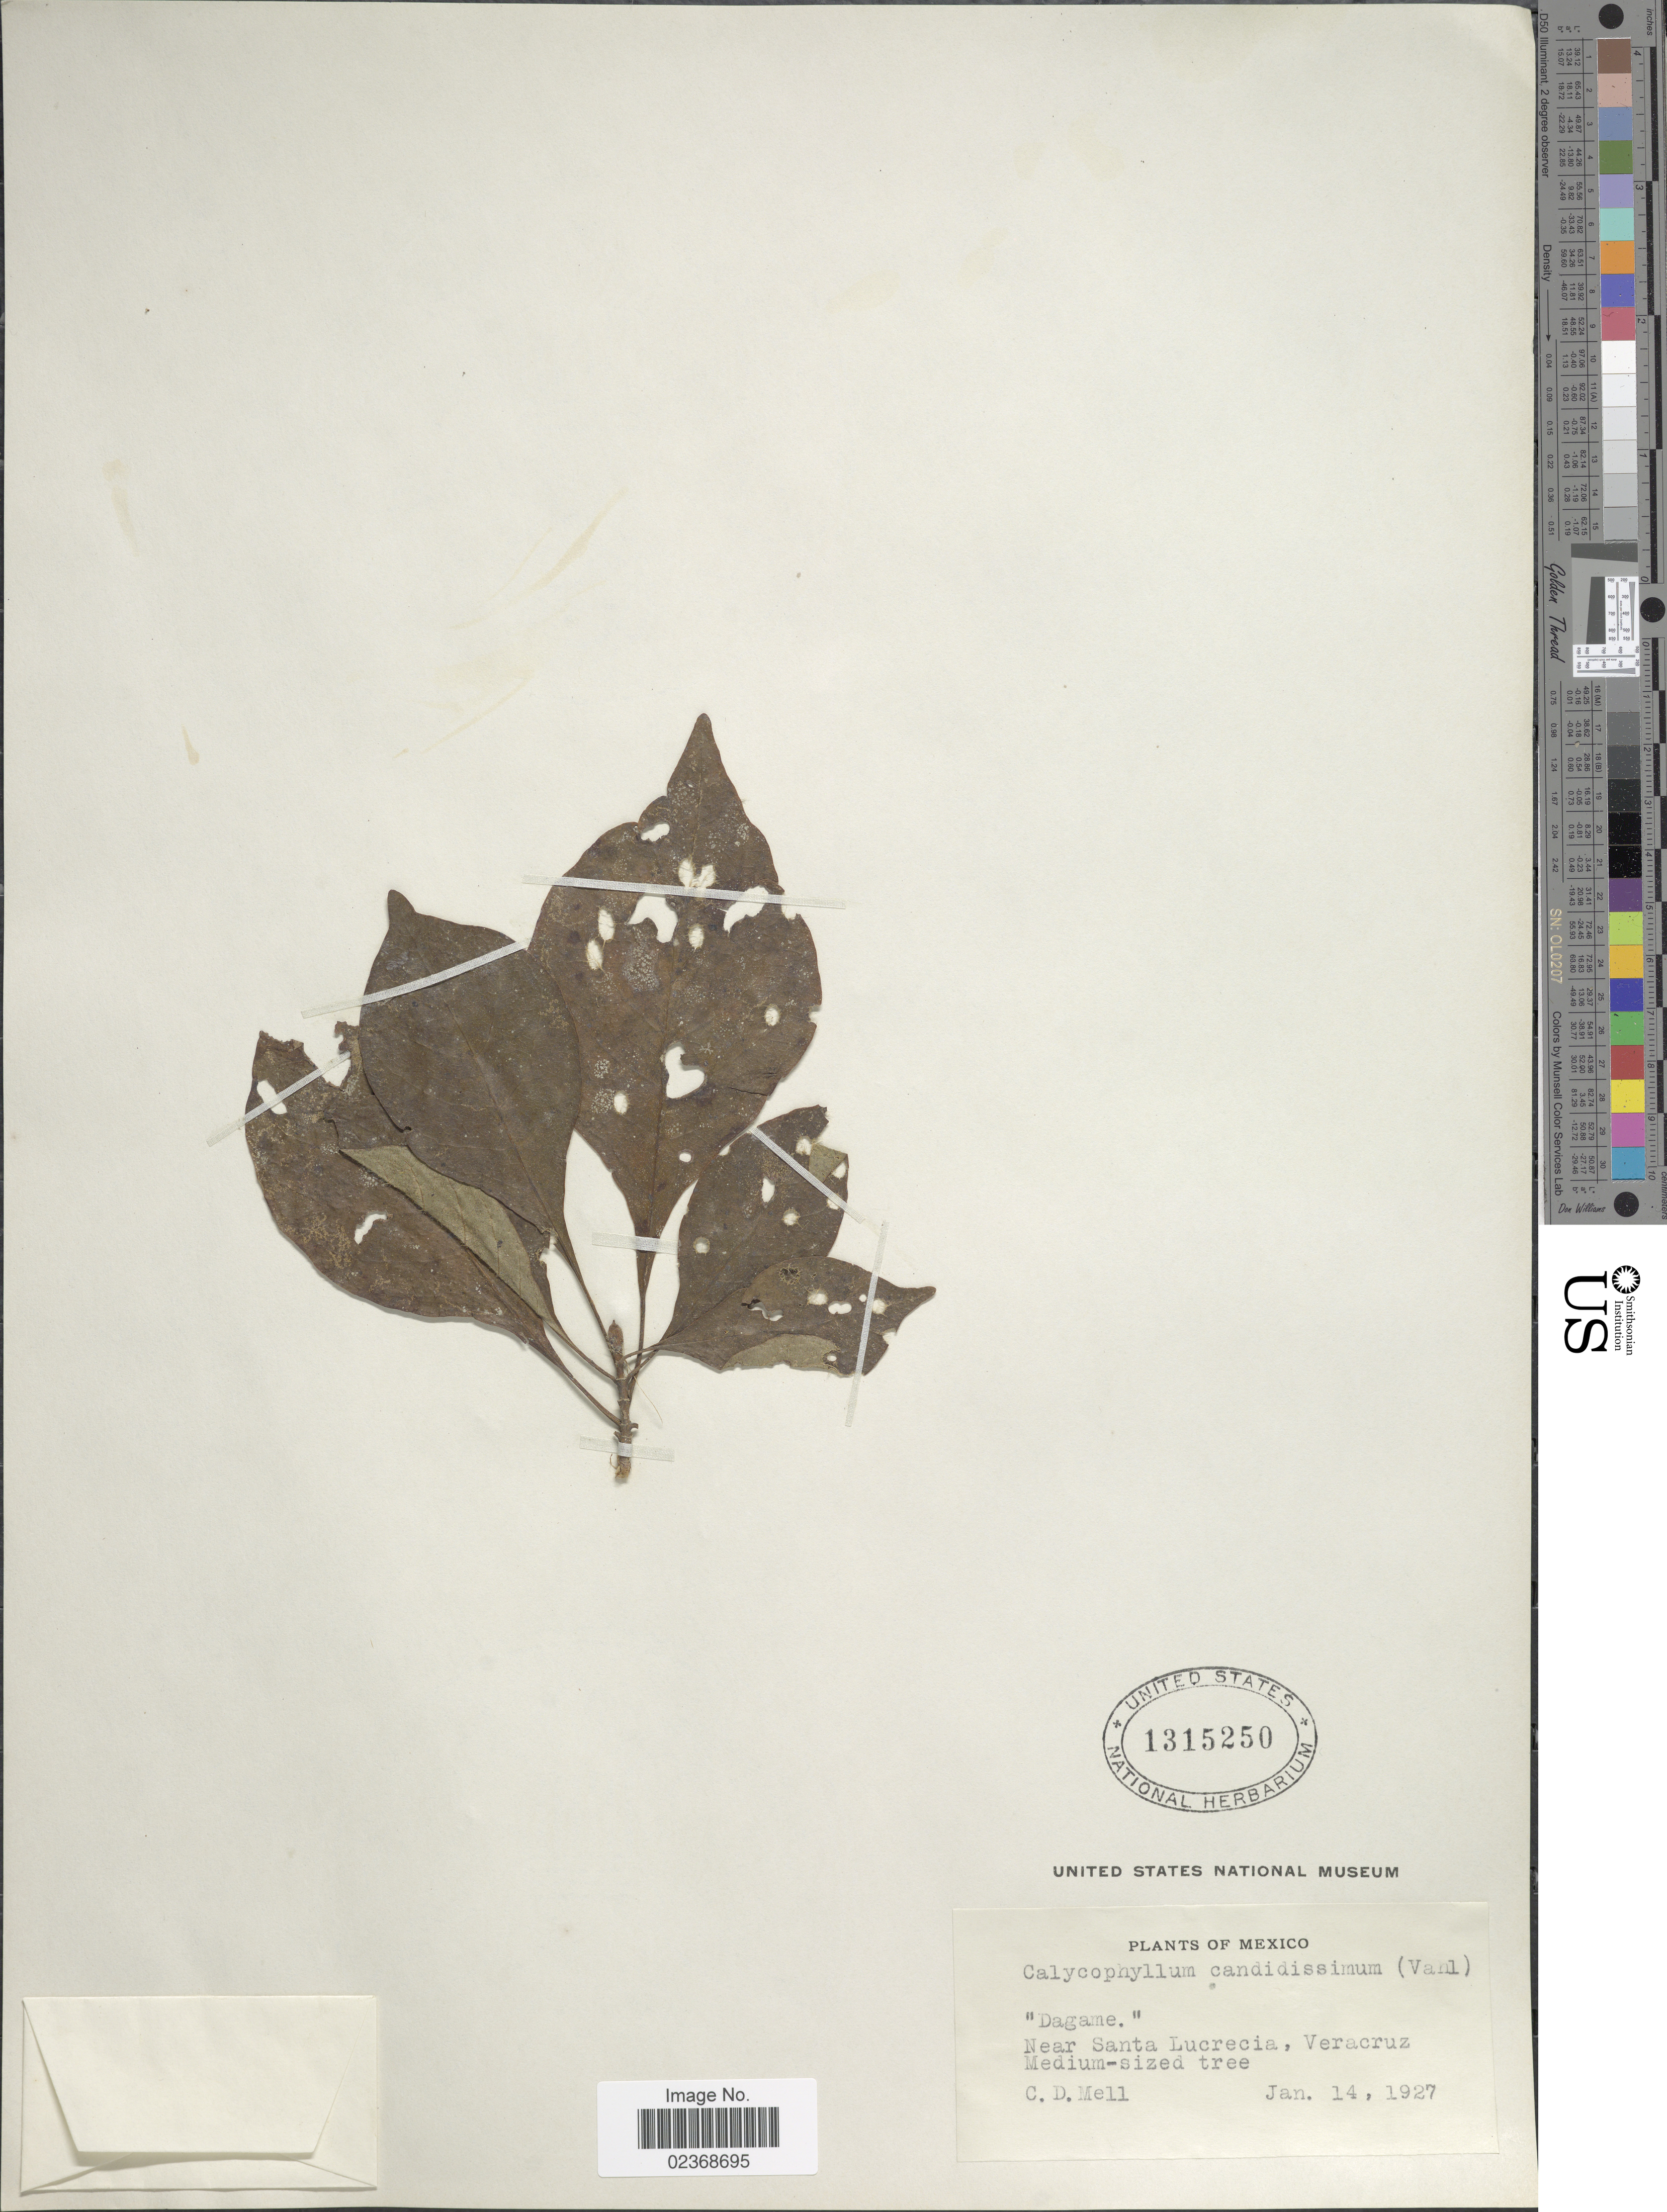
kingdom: Plantae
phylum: Tracheophyta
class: Magnoliopsida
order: Gentianales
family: Rubiaceae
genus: Calycophyllum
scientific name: Calycophyllum candidissimum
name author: (Vahl) DC.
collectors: C. D. Mell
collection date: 1927-01-14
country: Mexico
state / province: Veracruz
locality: Near Santa Lucrecia, Veracruz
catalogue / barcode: US 1315250